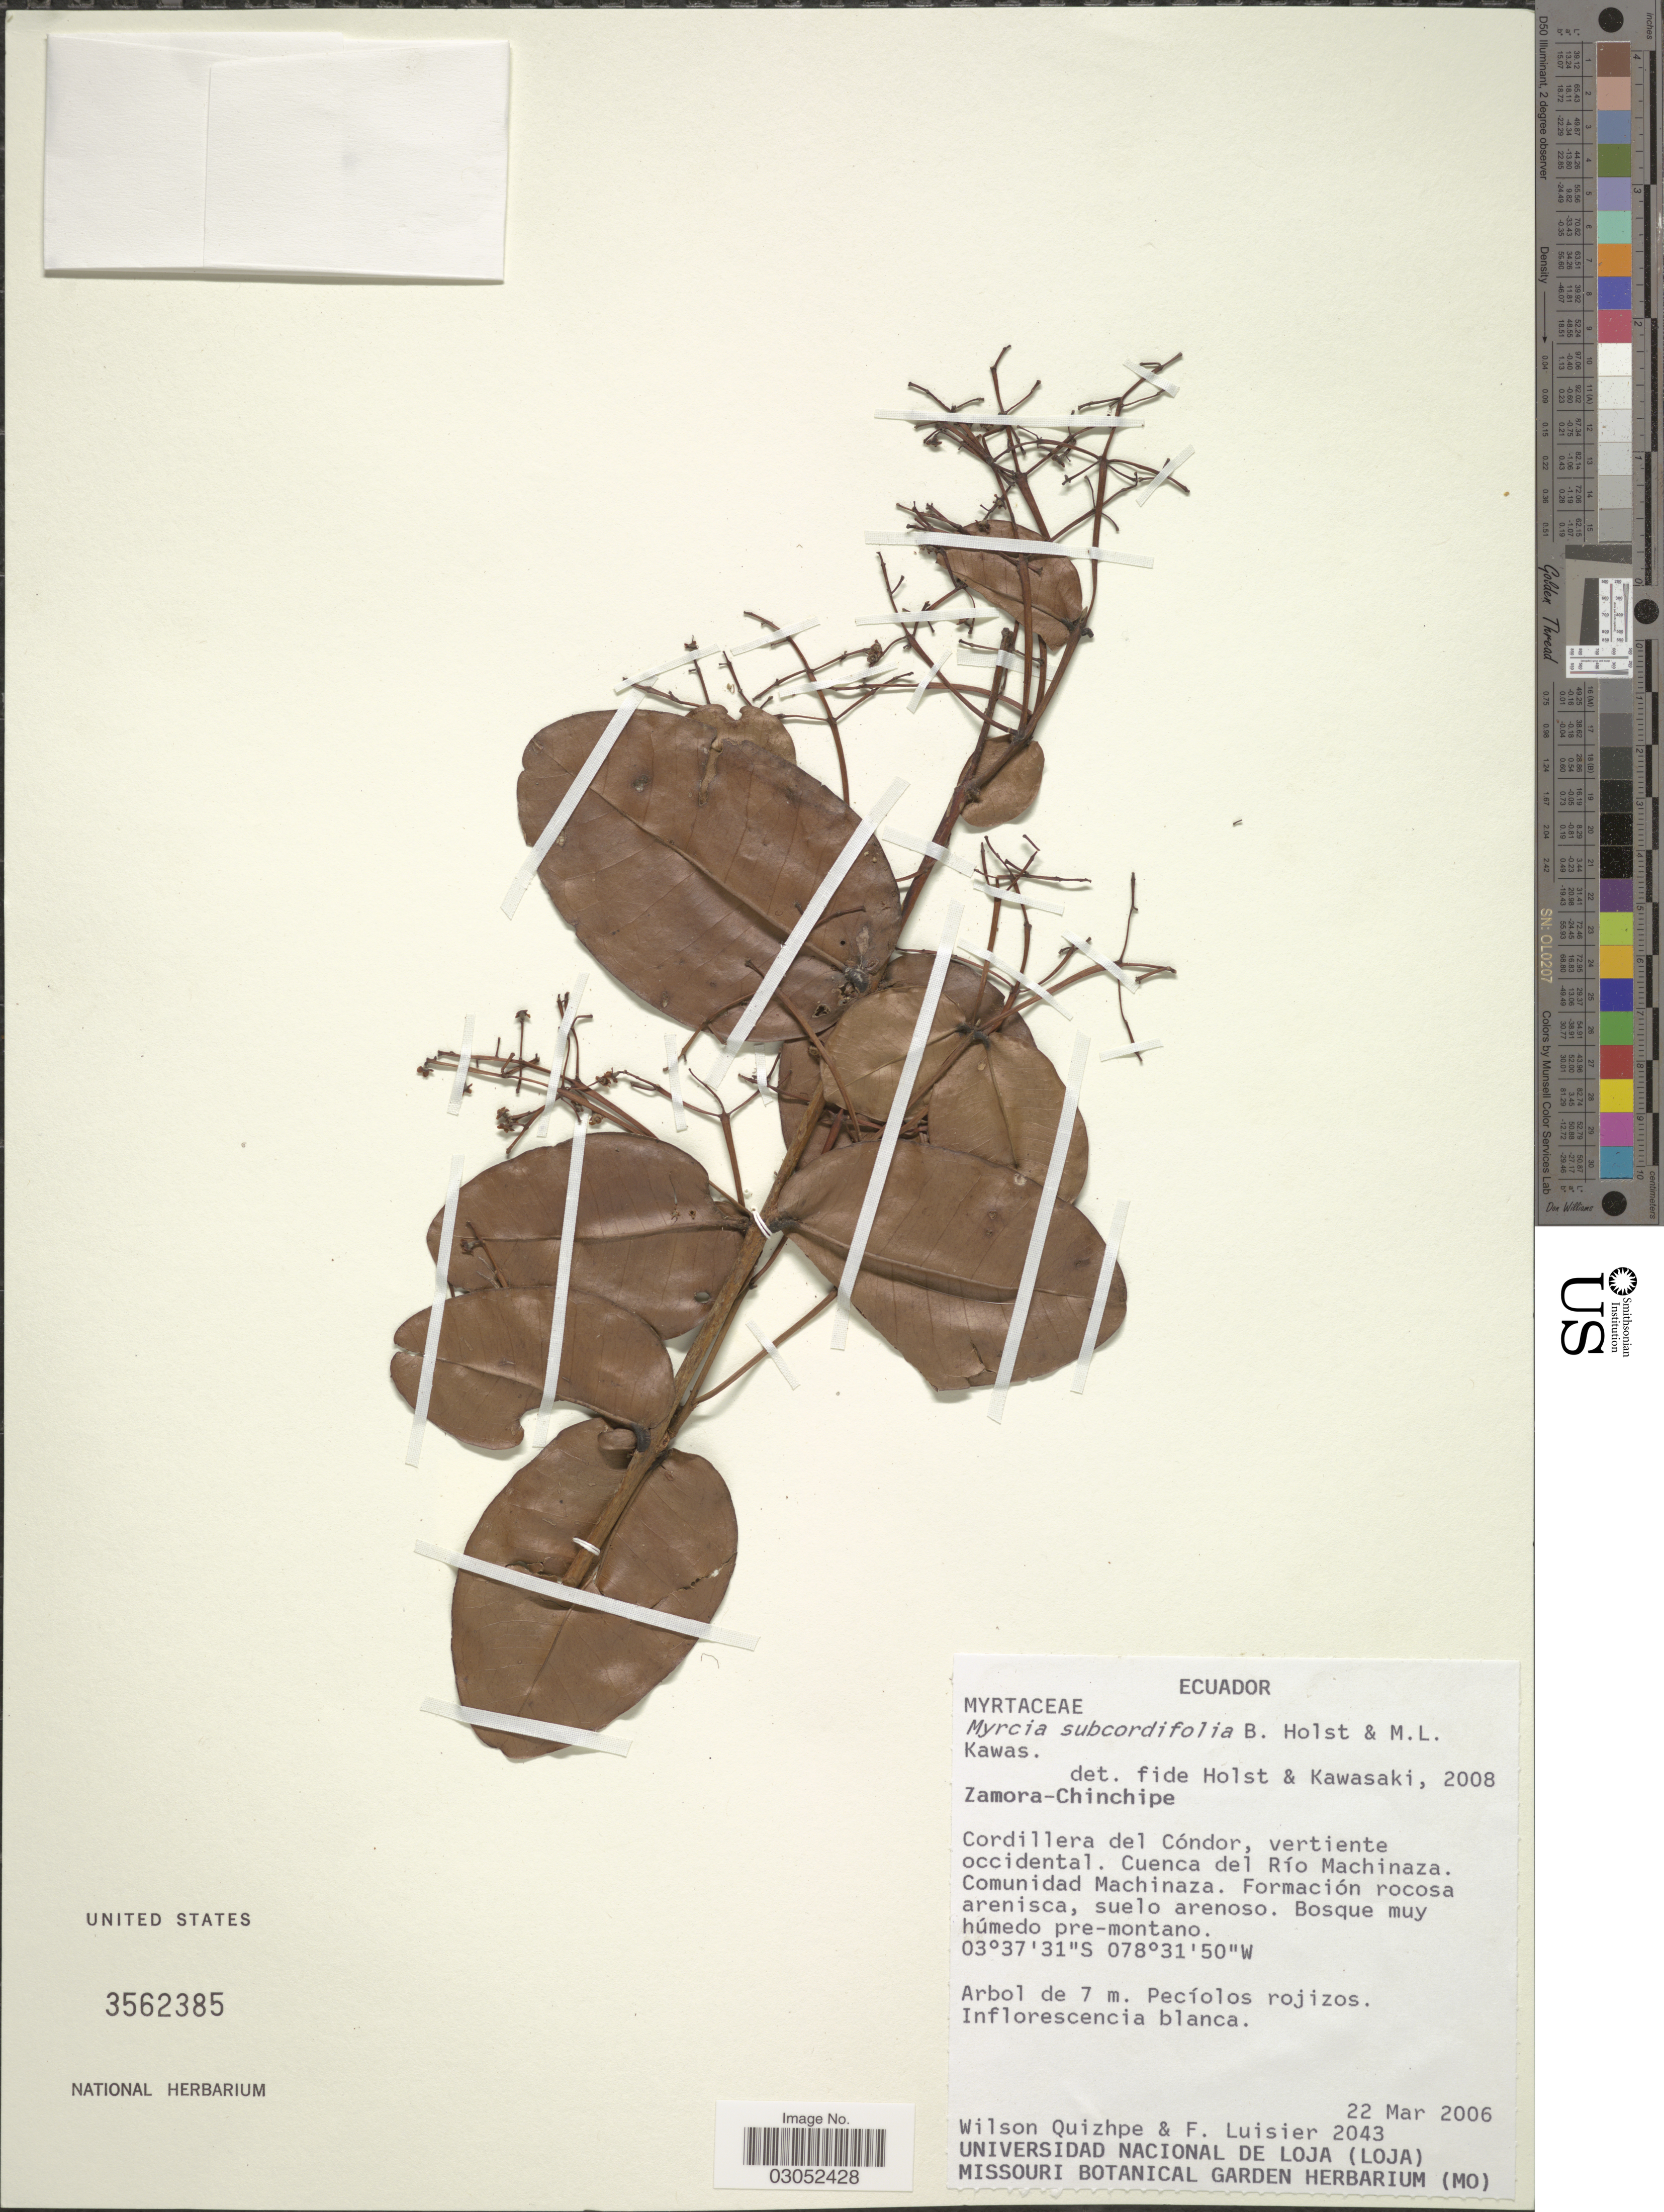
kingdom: Plantae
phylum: Tracheophyta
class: Magnoliopsida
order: Myrtales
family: Myrtaceae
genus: Myrcia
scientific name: Myrcia subcordifolia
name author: B. Holst & M.L. Kawas.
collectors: W. Quizhpe & F. Luisier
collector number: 2043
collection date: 2006-03-22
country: Ecuador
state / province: Zamora-Chinchipe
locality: Cordillera del Cóndor, vertiente occidental. Cuenca del Río Machinaza. Comunidad Machinaza.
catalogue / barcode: US 3562385